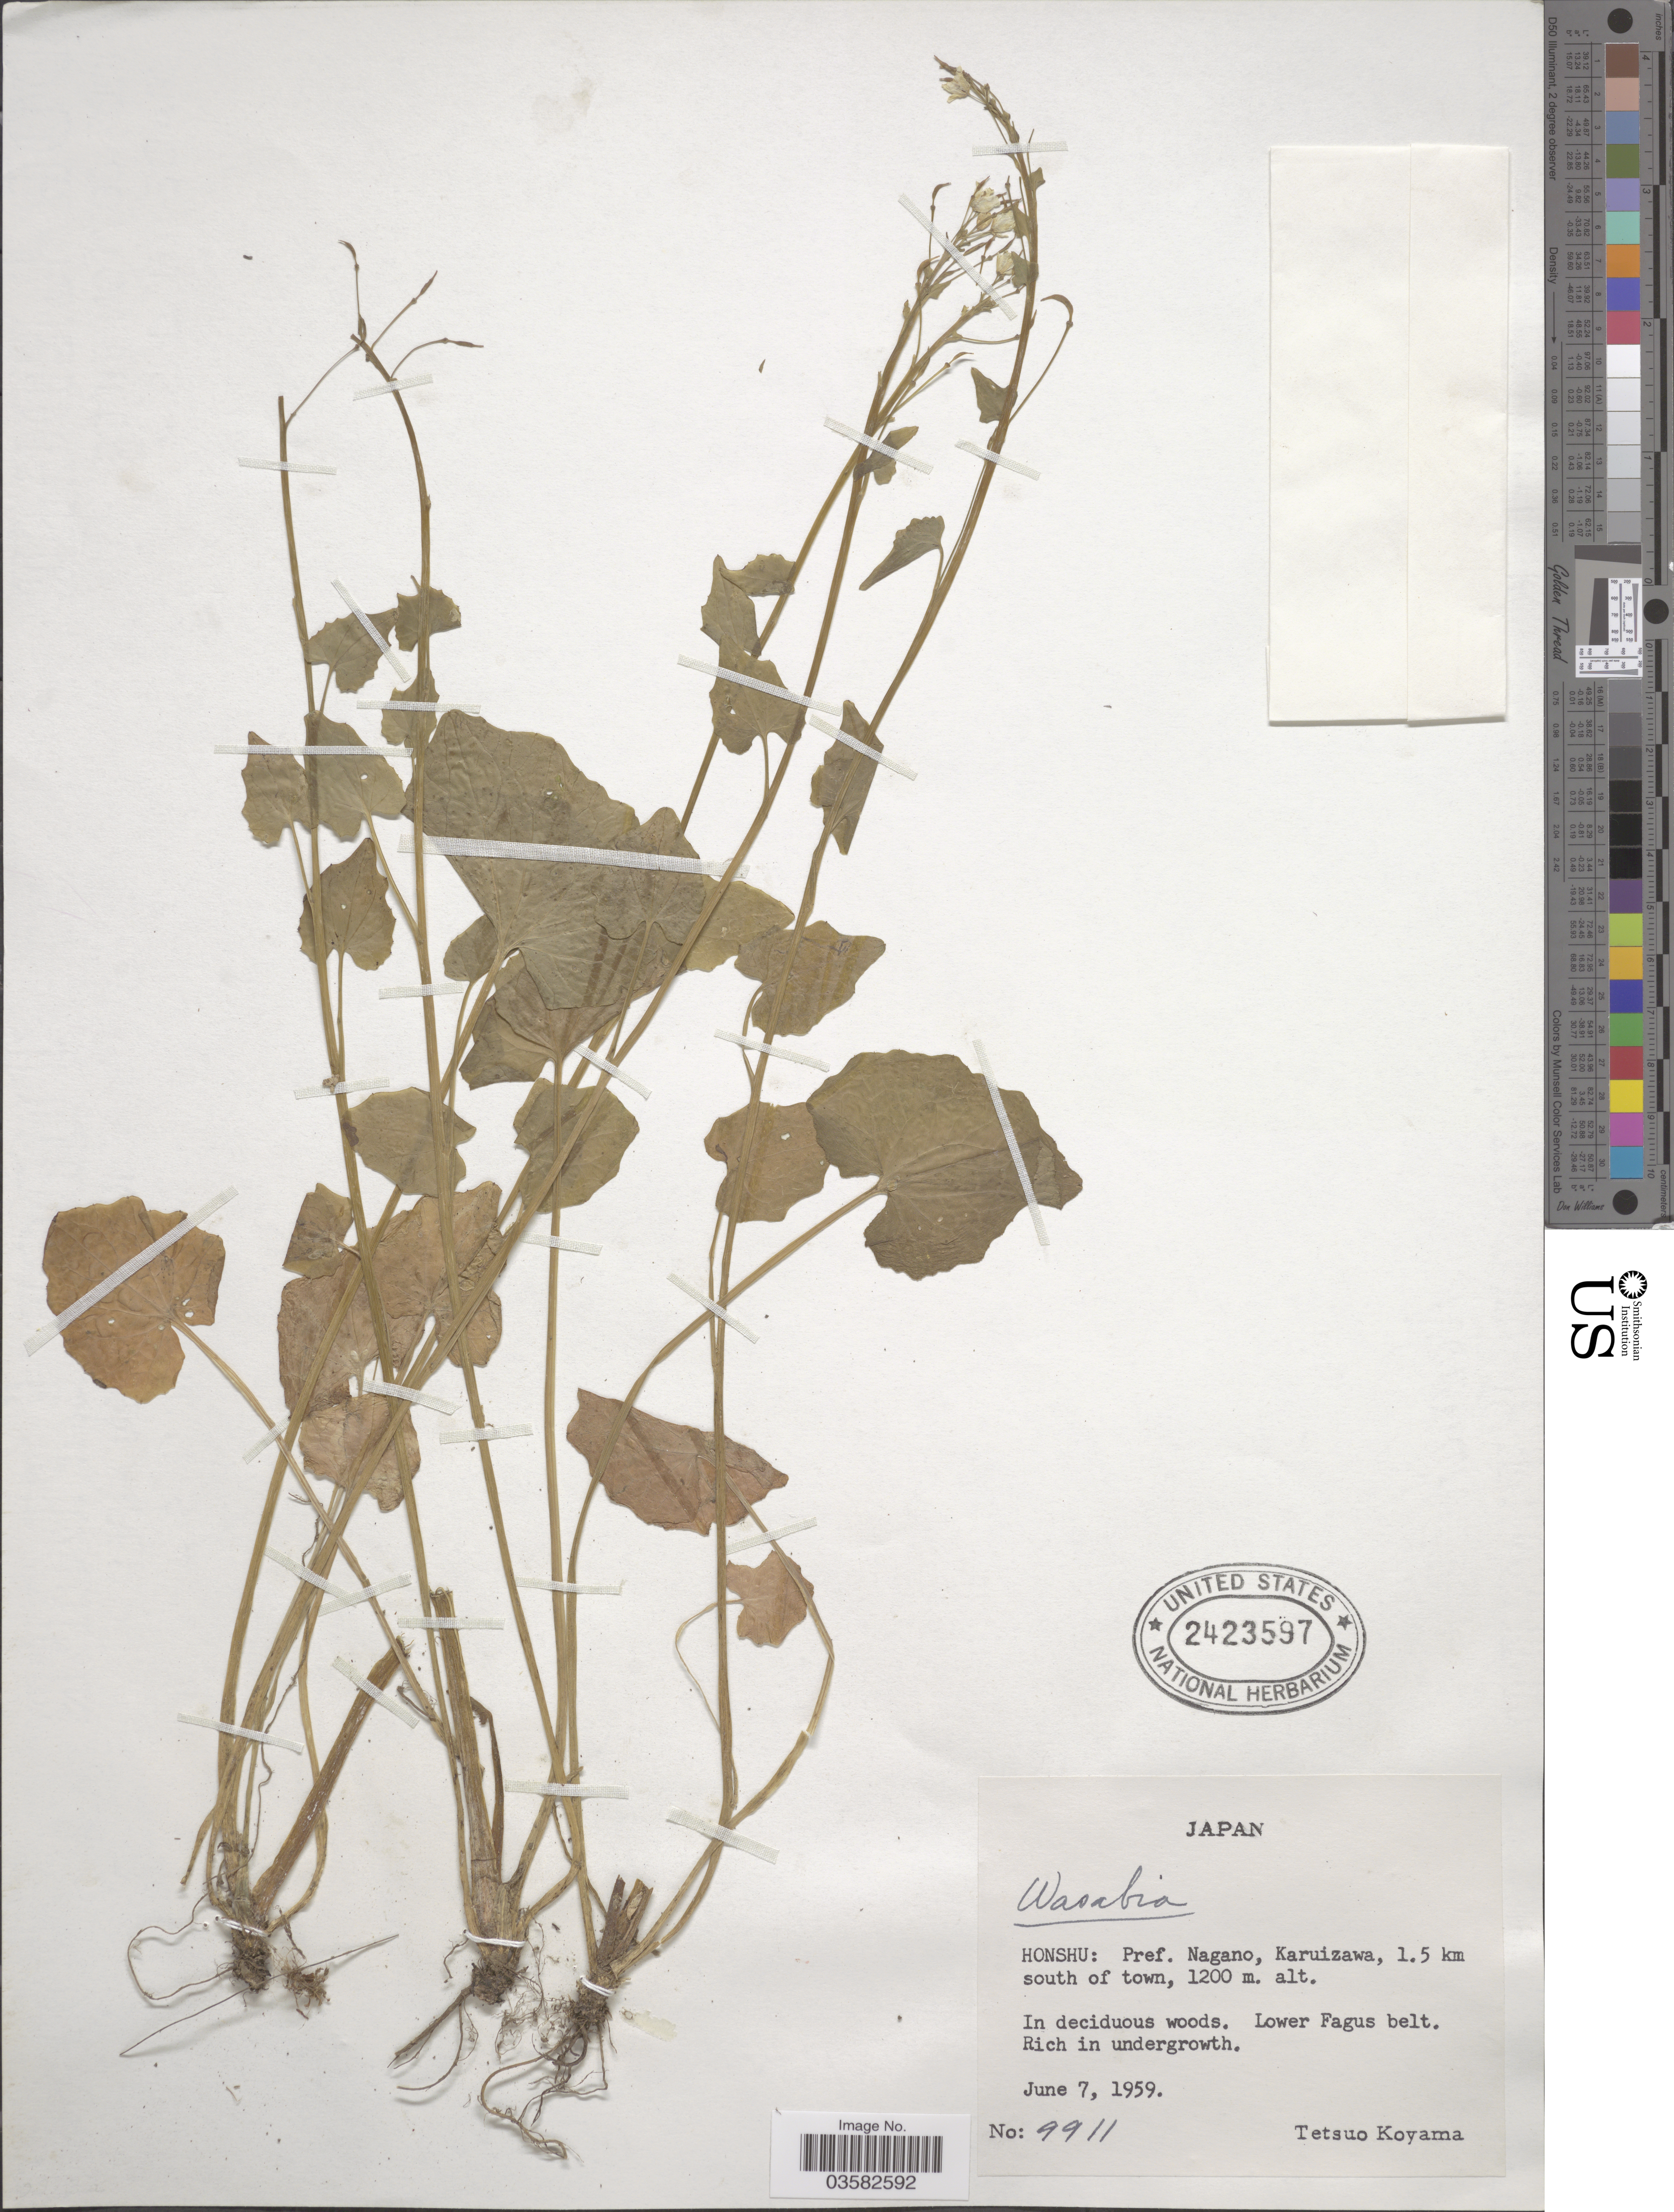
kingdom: Plantae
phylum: Tracheophyta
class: Magnoliopsida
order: Brassicales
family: Brassicaceae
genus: Eutrema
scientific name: Eutrema sp.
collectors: T. Koyama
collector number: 9911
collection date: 1959-06-07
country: Japan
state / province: Nagano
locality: Honshu: Pref. Nagano, Karuizawa, 1.5 km south of town. Lower Fagus belt.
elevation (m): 1200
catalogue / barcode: US 2423597